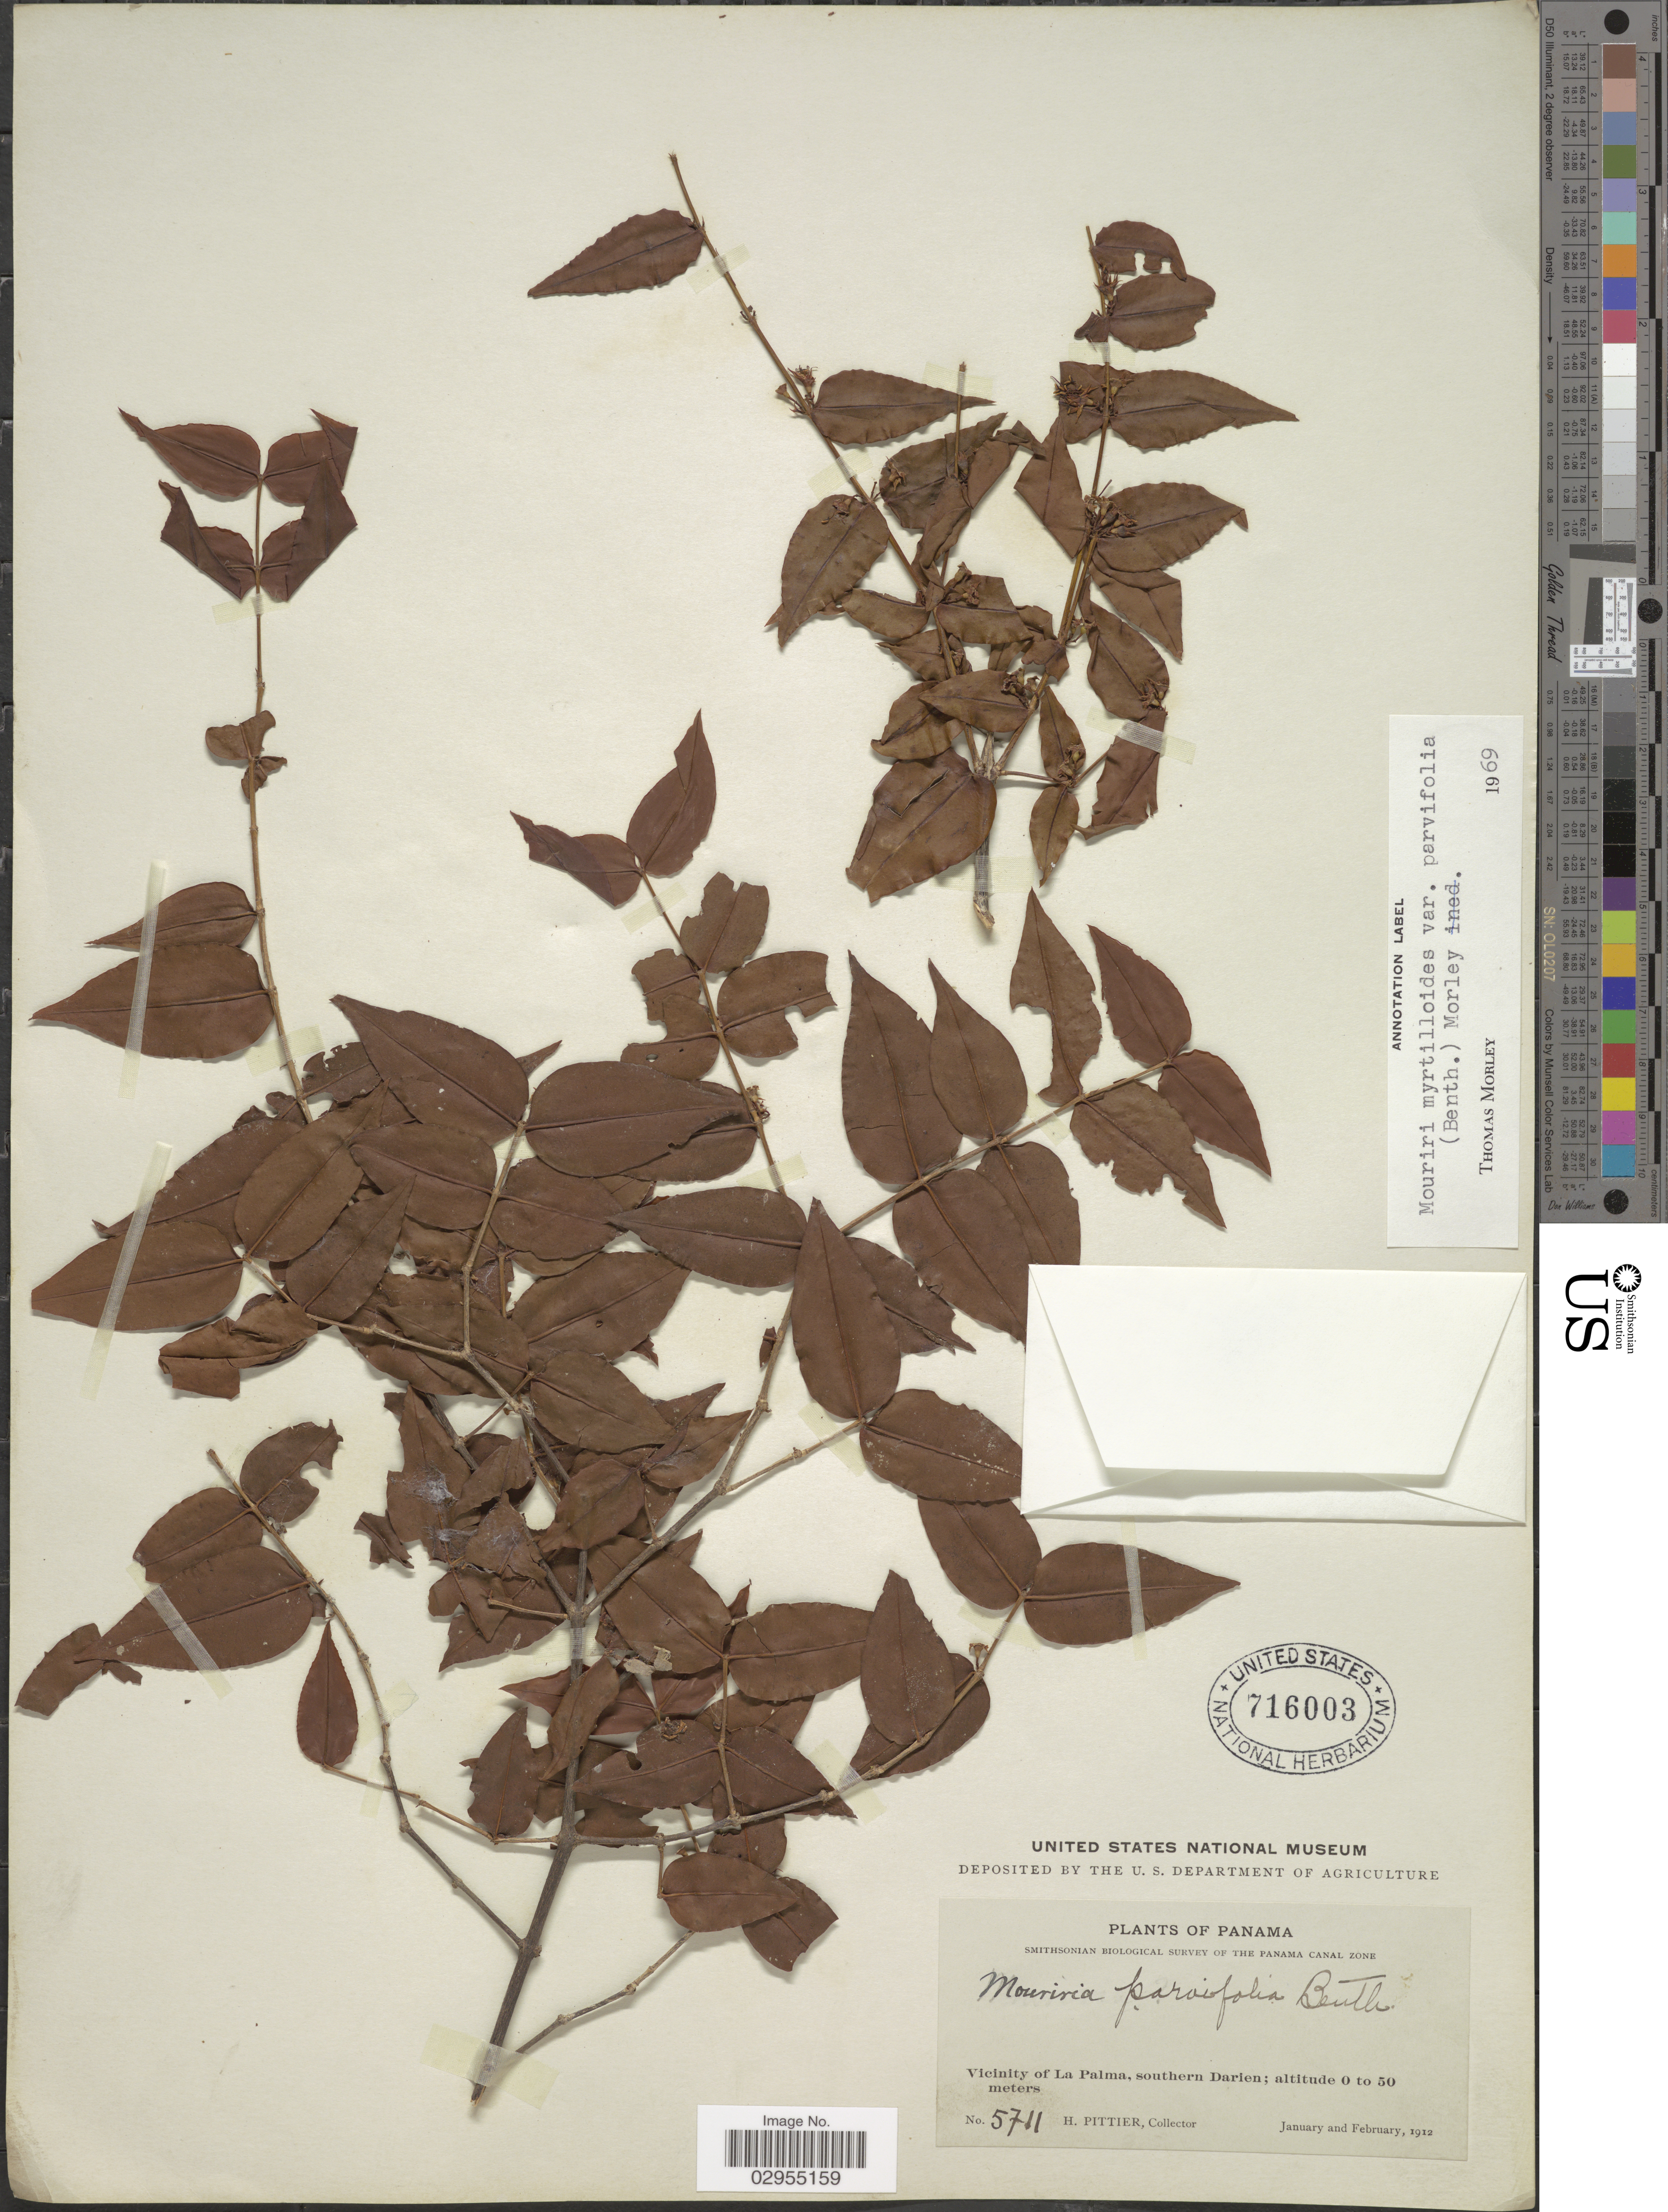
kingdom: Plantae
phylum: Tracheophyta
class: Magnoliopsida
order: Myrtales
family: Melastomataceae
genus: Mouriri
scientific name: Mouriri parvifolia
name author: Benth.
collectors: H. F. Pittier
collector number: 5711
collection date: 1912-01/1912-02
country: Panama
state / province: Darién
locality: Vicinity of La Palma, southern Darien.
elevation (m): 0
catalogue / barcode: US 716003